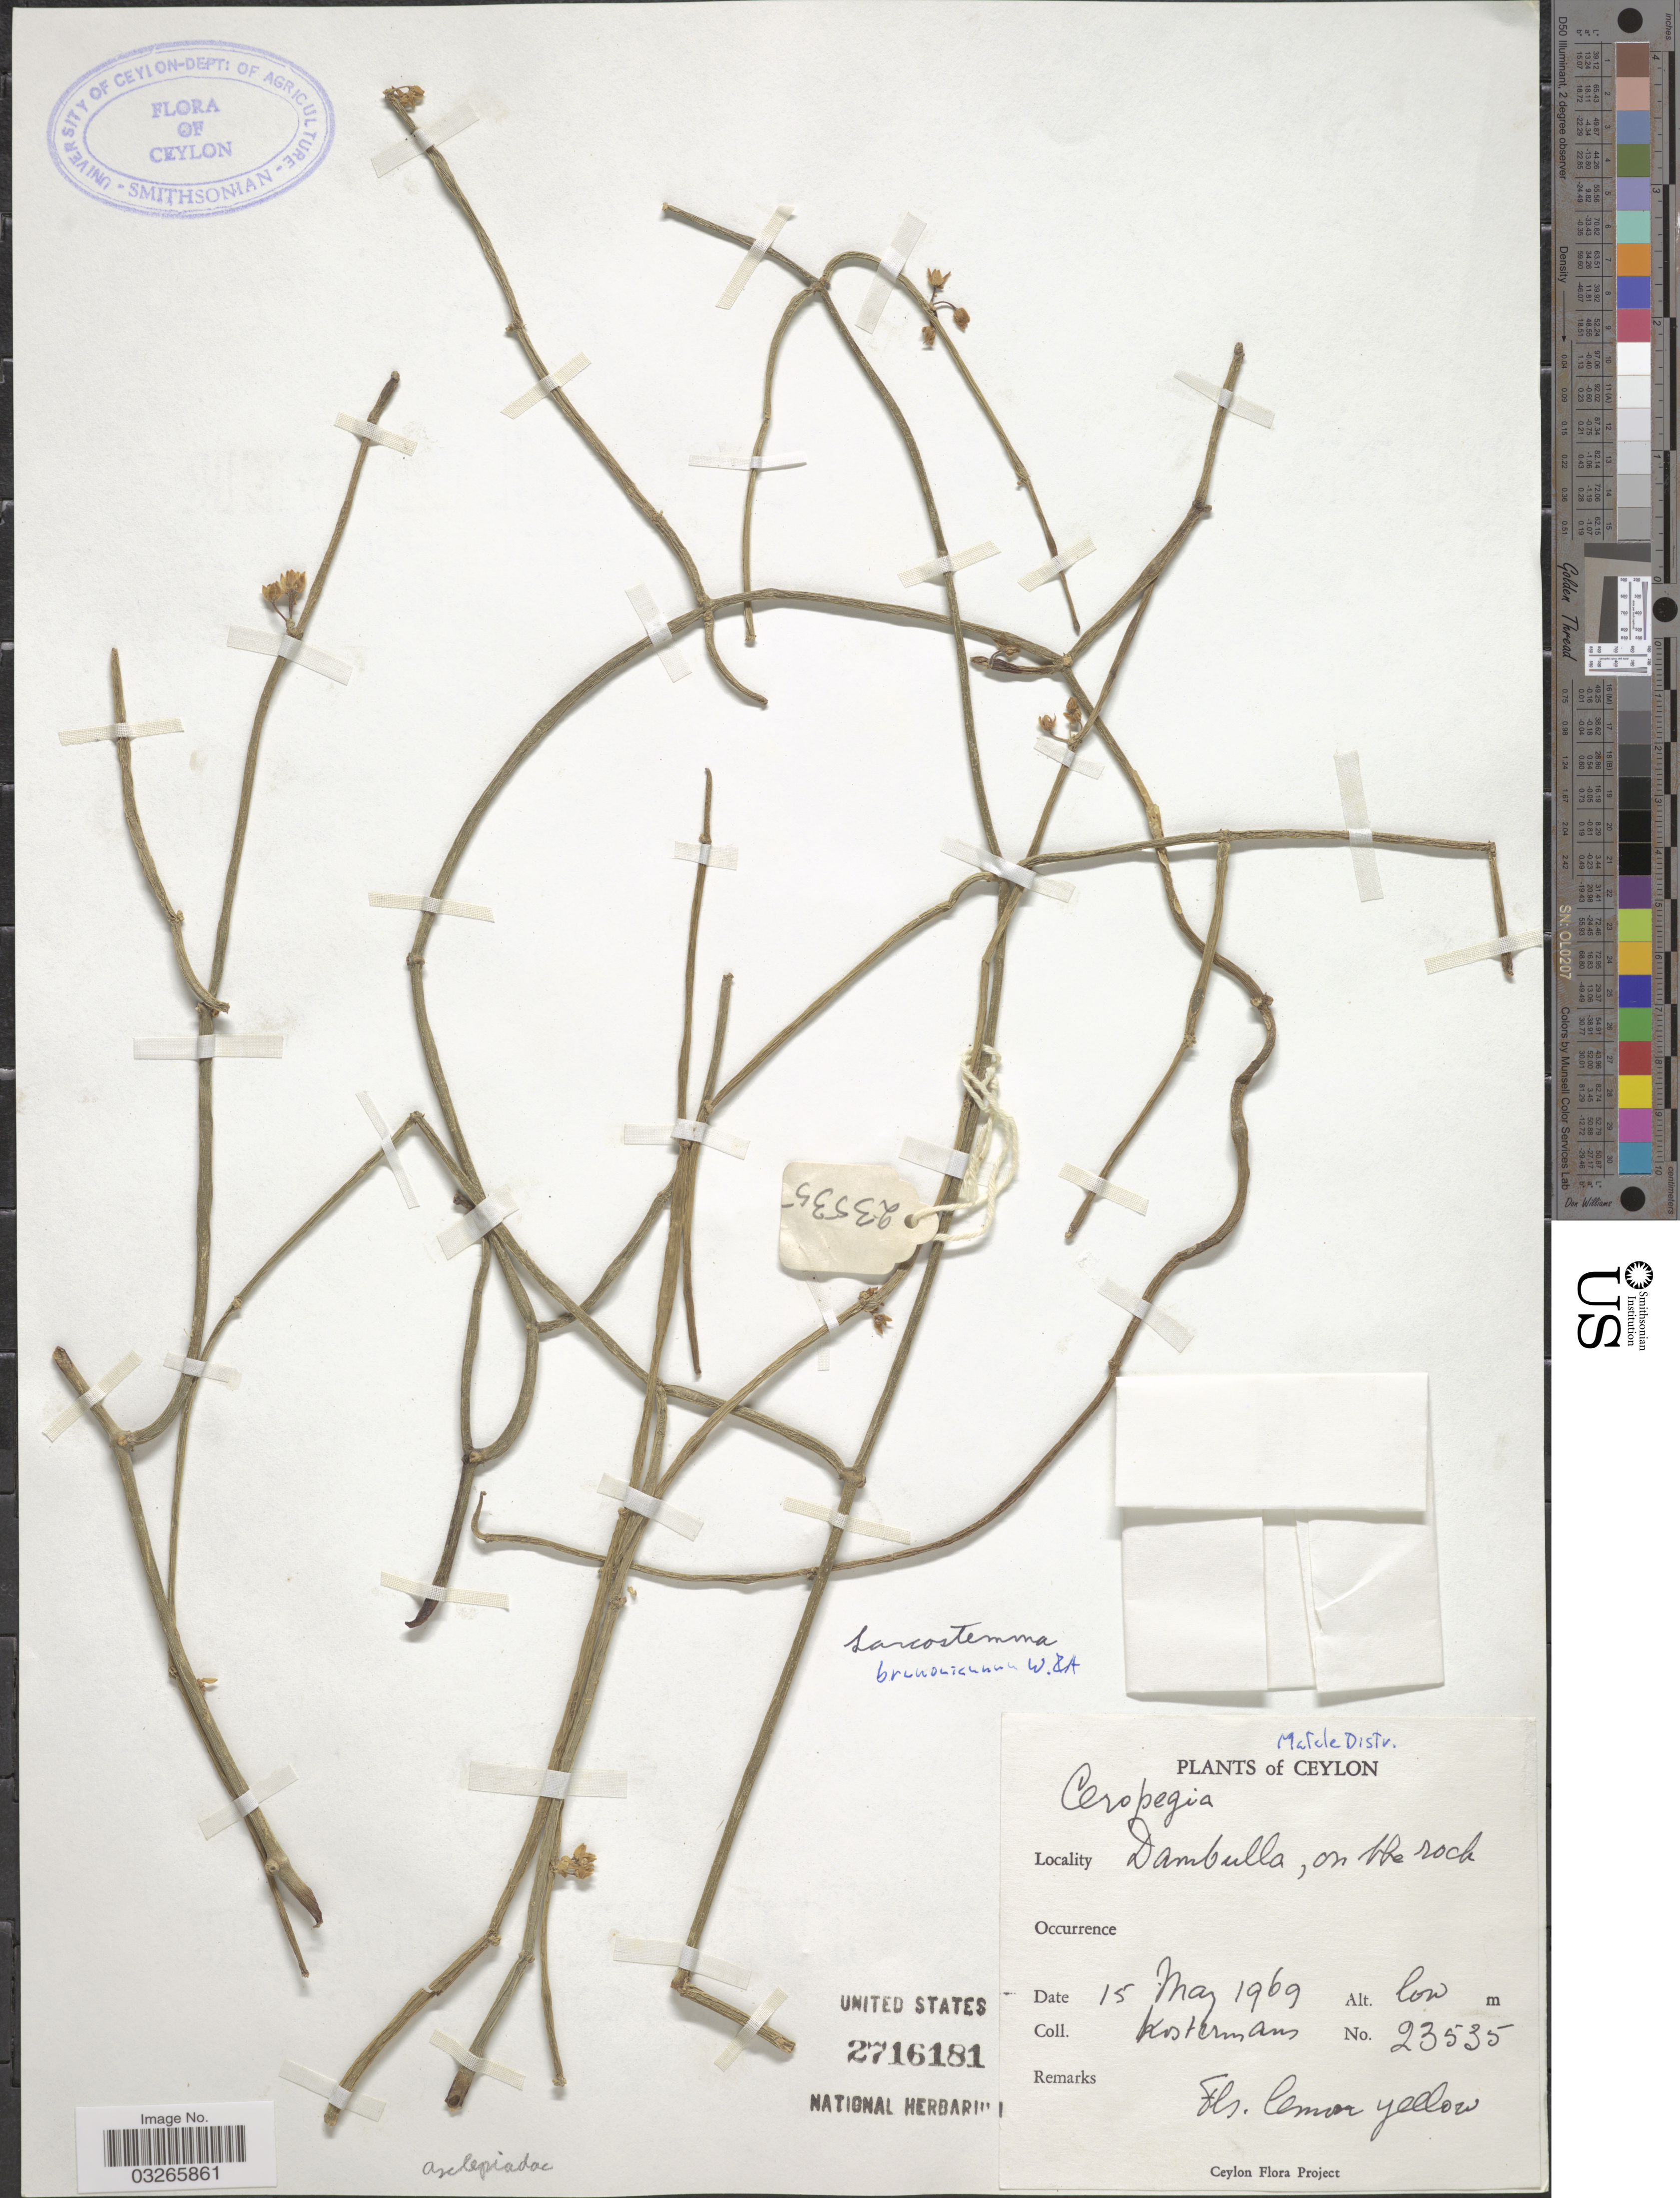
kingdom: Plantae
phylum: Tracheophyta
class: Magnoliopsida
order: Gentianales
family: Apocynaceae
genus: Sarcostemma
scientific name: Sarcostemma brunonianum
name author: Wight & Arn.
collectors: Kostermans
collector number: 23535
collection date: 1969-05-15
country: Sri Lanka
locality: Matale Distr. Ceylon. Dambulla, on the rock.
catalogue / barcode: US 2716181